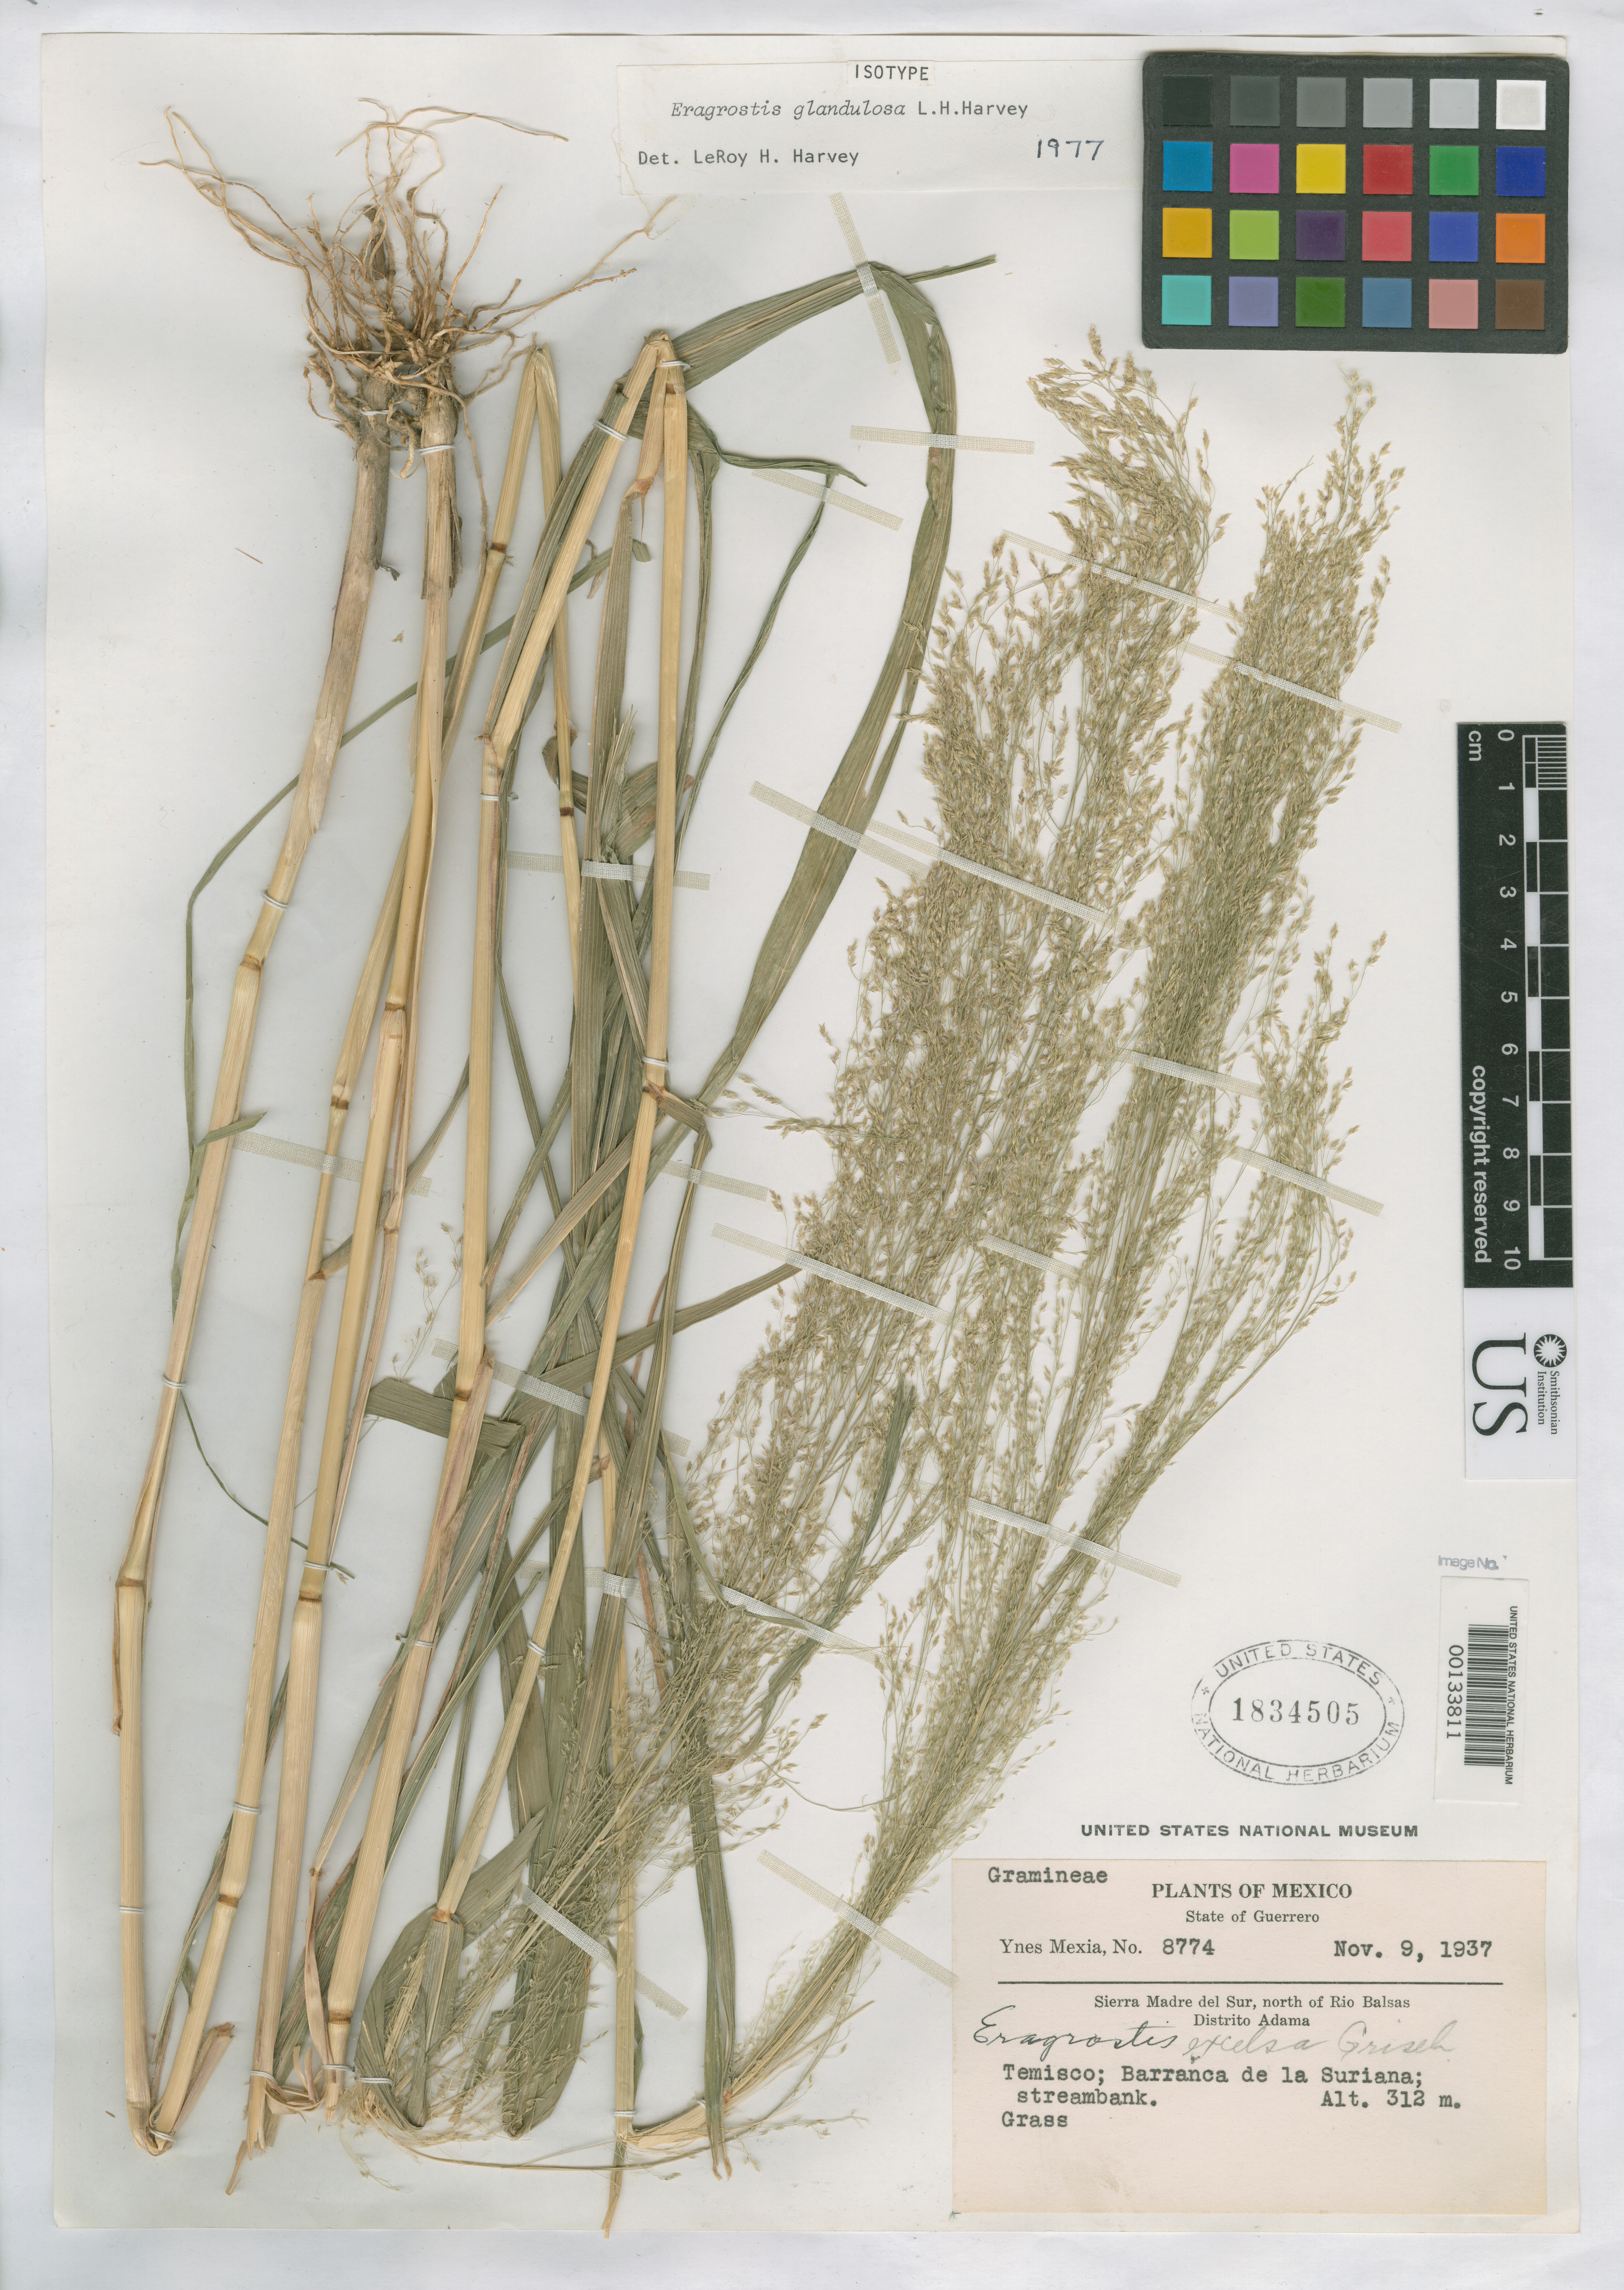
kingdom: Plantae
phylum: Tracheophyta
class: Liliopsida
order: Poales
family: Poaceae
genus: Eragrostis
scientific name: Eragrostis glandulosa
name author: L.H. Harv.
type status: Isotype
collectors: Y. Mexia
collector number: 8774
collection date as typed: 09 Nov 1937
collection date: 1937-11-09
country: Mexico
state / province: Guerrero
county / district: Adama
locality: Temisco, Barranca de La Suriana.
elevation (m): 312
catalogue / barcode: US 1834505